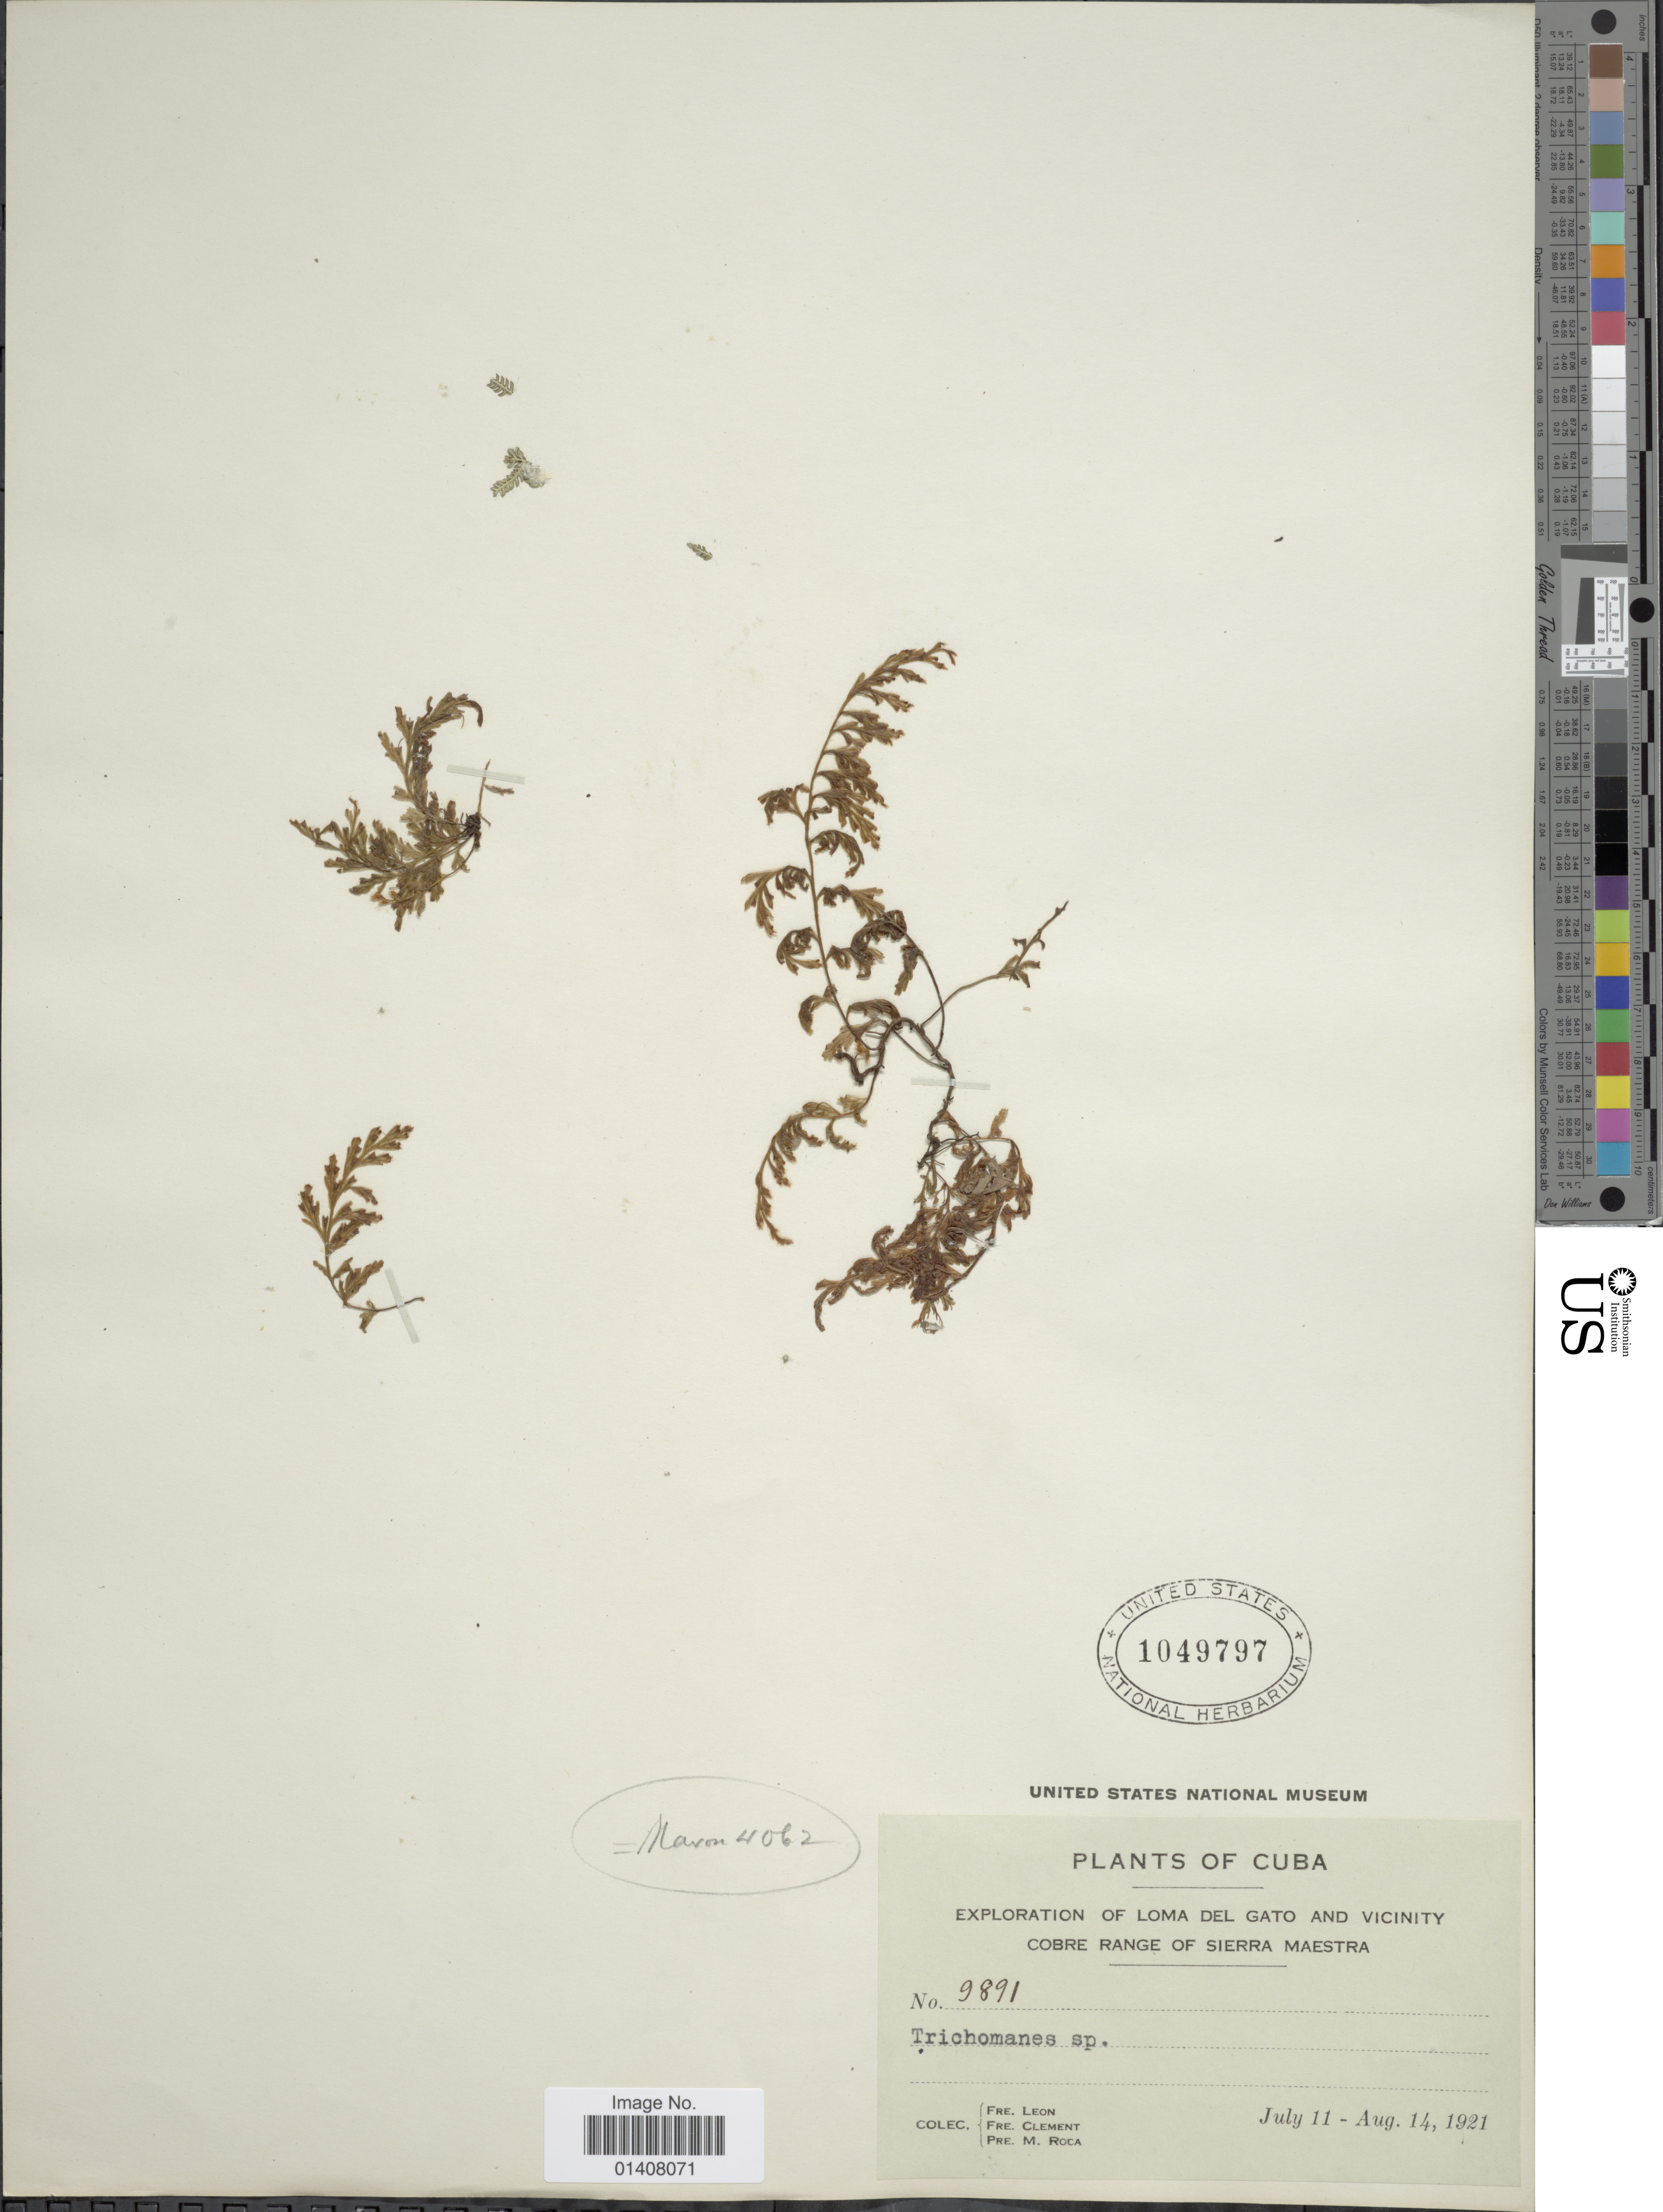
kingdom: Plantae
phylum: Tracheophyta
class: Polypodiopsida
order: Hymenophyllales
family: Hymenophyllaceae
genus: Trichomanes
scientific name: Trichomanes padronii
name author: Proctor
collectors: F. Leon, B. Clement & M. Roca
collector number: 9891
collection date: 1921-07-11/1921-08-14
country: Cuba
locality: Loma del Gato and Vicinity Cobre Range of Sierra Maestra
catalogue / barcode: US 1049797